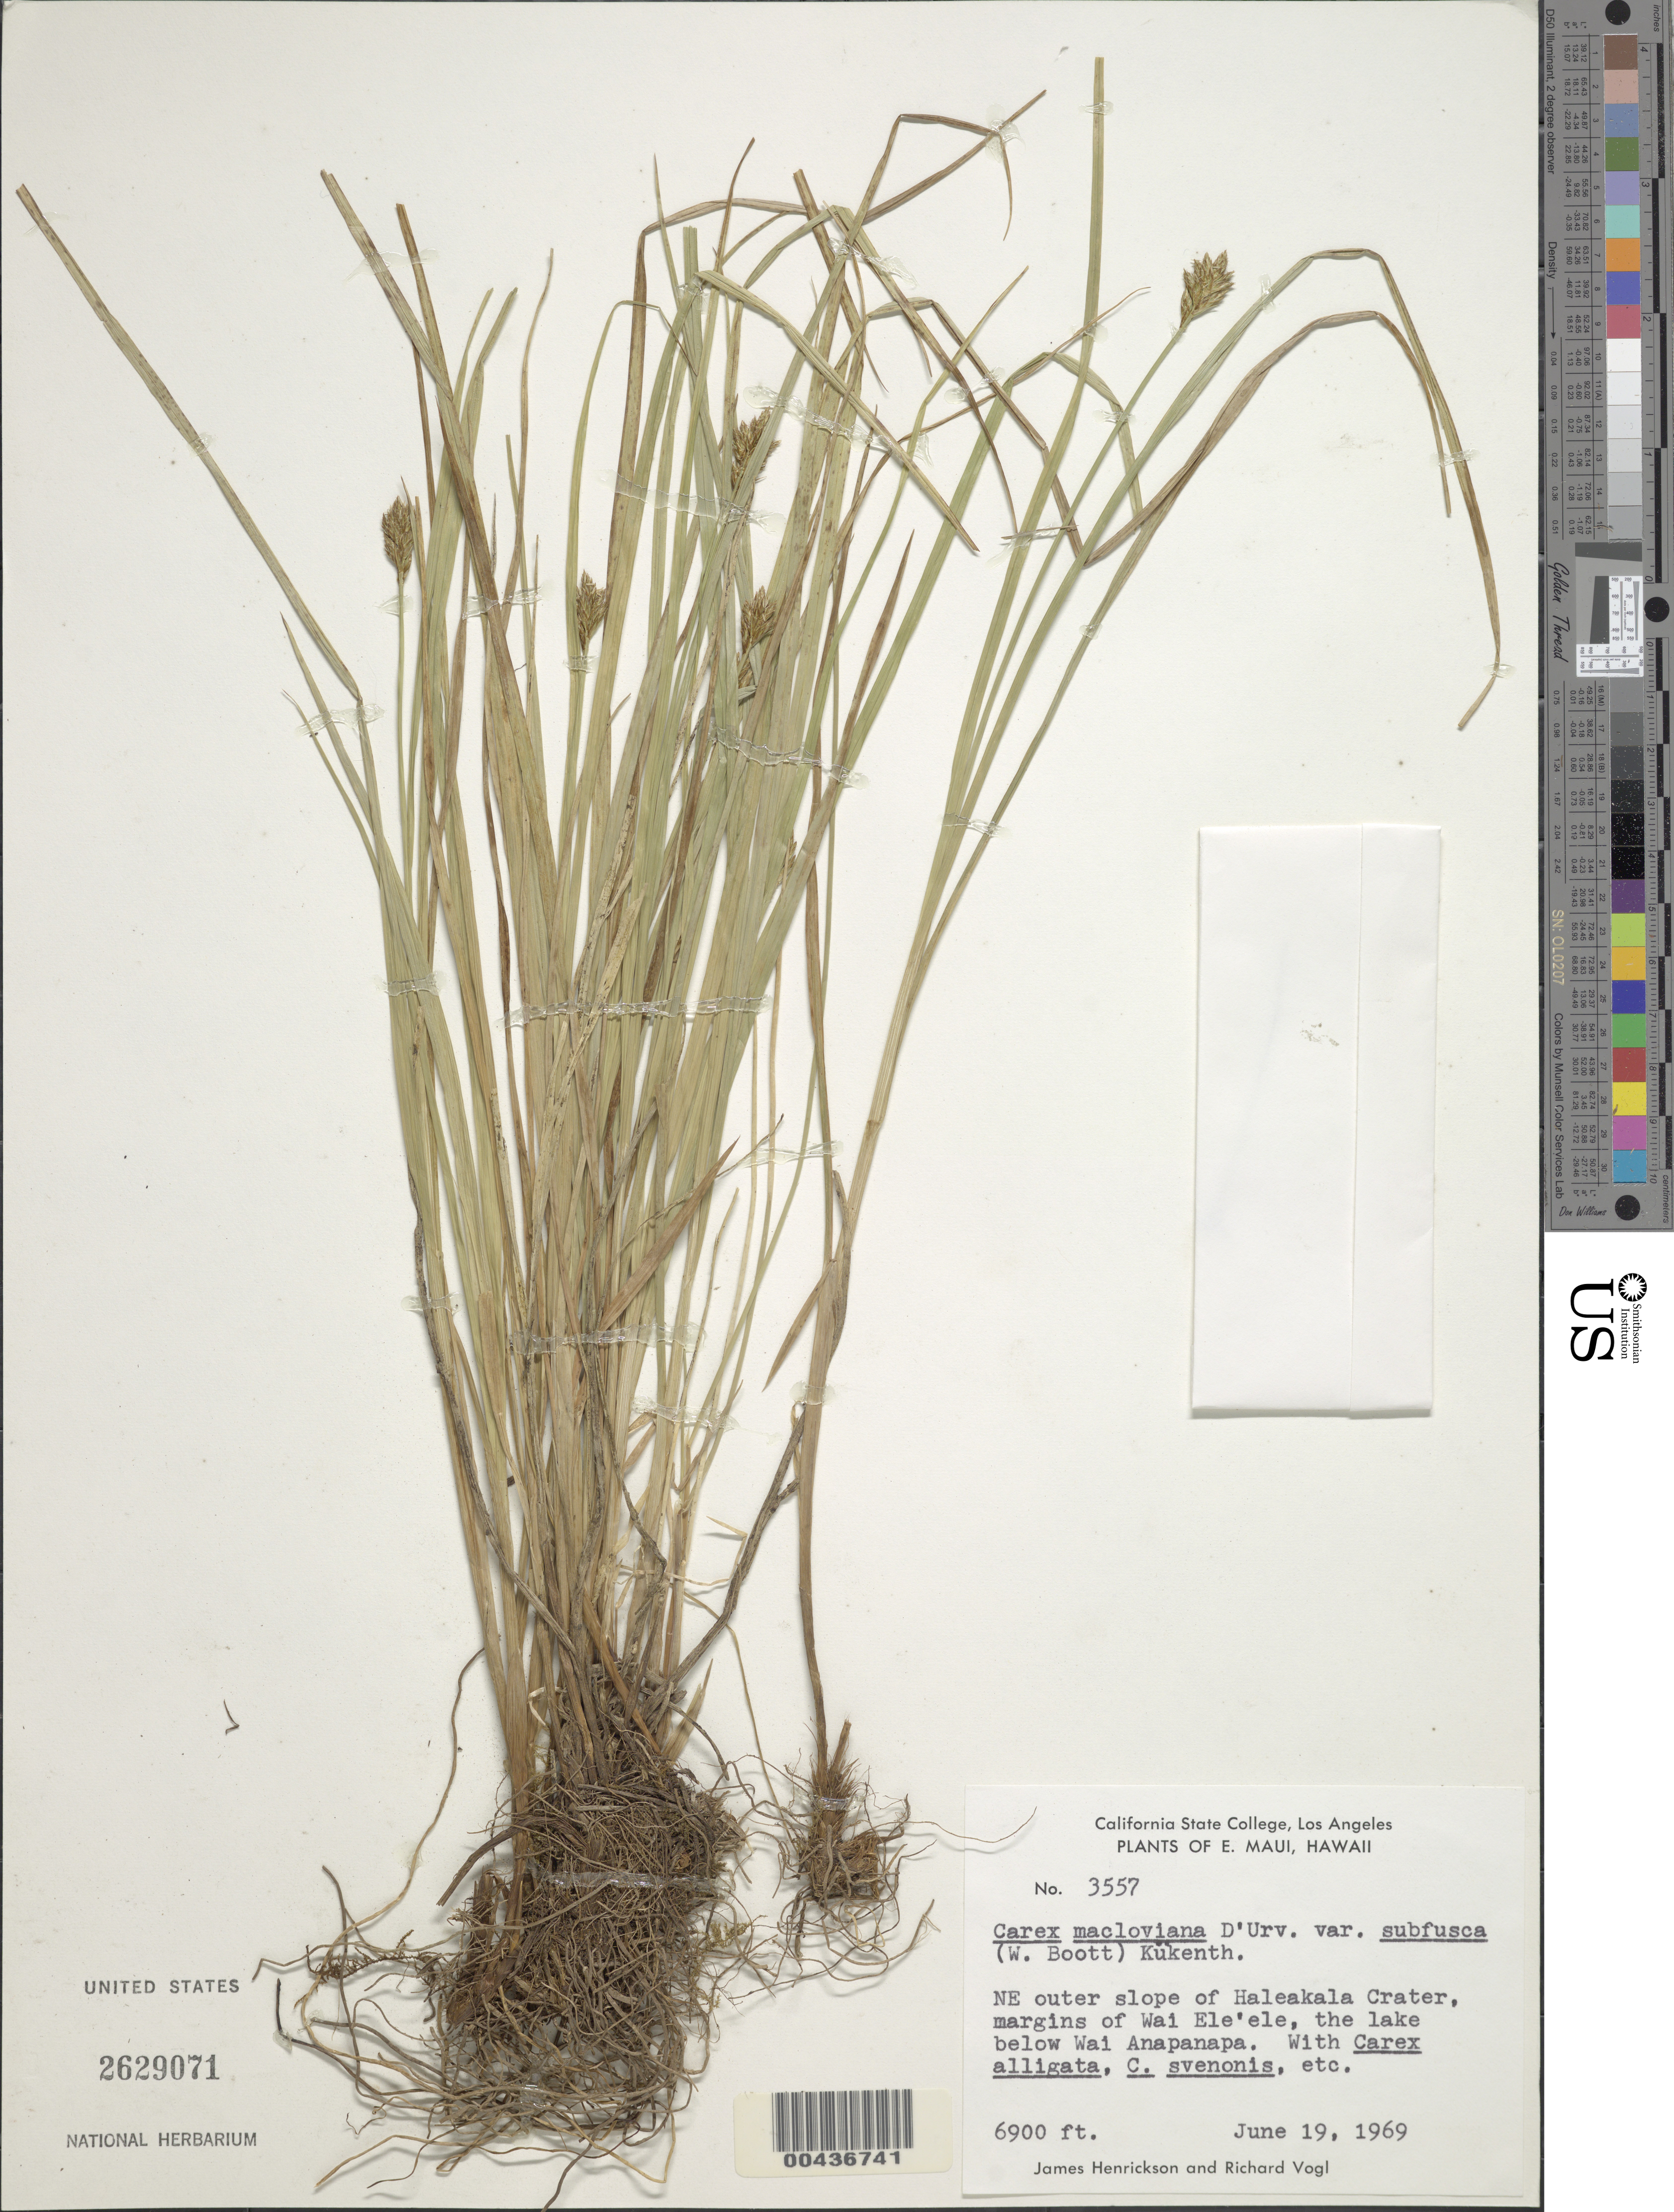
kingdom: Plantae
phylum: Tracheophyta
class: Liliopsida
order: Poales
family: Cyperaceae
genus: Carex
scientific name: Carex subfusca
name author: W. Boott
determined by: Wagner, W. L., (BOT), Smithsonian Institution - National Museum of Natural History (UNITED STATES)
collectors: J. S. Henrickson & R. Vogl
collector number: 3557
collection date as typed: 19 Jun 1969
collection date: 1969-06-19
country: United States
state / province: Hawaii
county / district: Maui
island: Maui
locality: E Maui, NE outer slope of Haleakala Crater, margins of Wai Ele'ele, the lake below Wai Anapanapa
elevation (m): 2103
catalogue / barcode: US 2629071